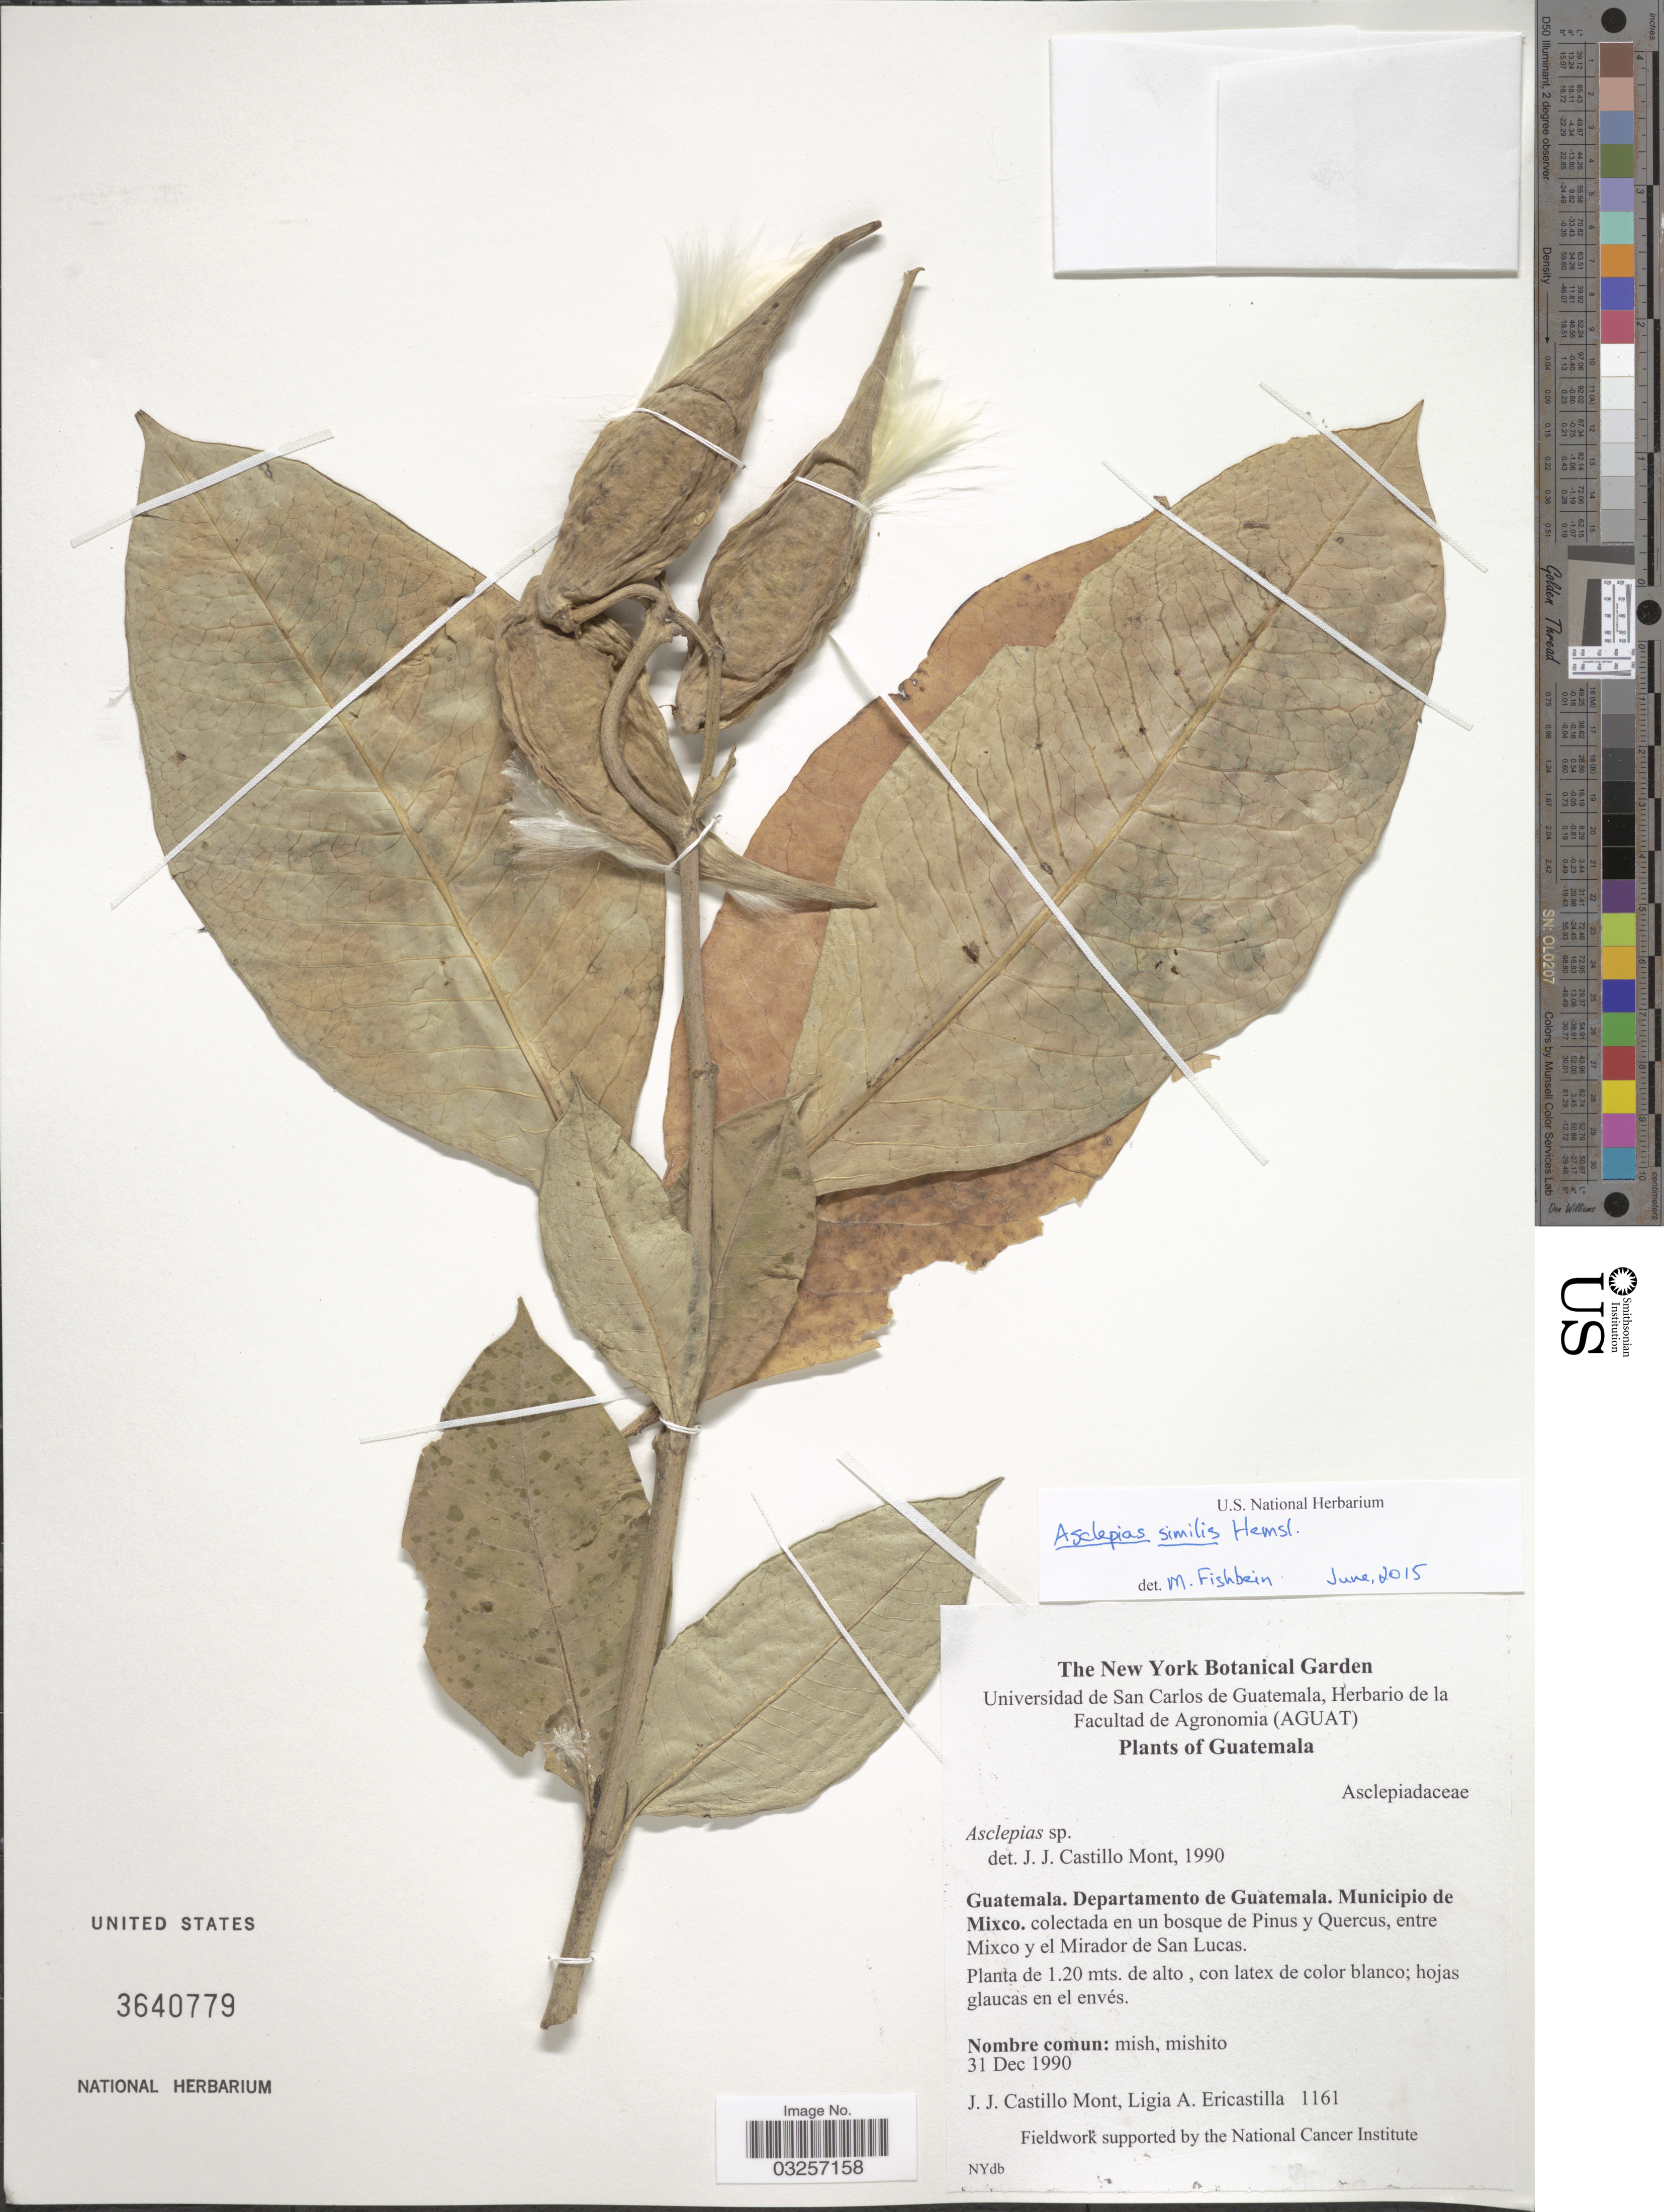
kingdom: Plantae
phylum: Tracheophyta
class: Magnoliopsida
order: Gentianales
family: Apocynaceae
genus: Asclepias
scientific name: Asclepias similis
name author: Hemsl.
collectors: J. Castillo & L. Ericastilla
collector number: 1161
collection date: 1990-12-31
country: Guatemala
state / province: Guatemala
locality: Departamento de Guatemala. Municipio de Mixco. Entre Mixco y el Mirador de San Lucas.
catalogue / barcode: US 3640779